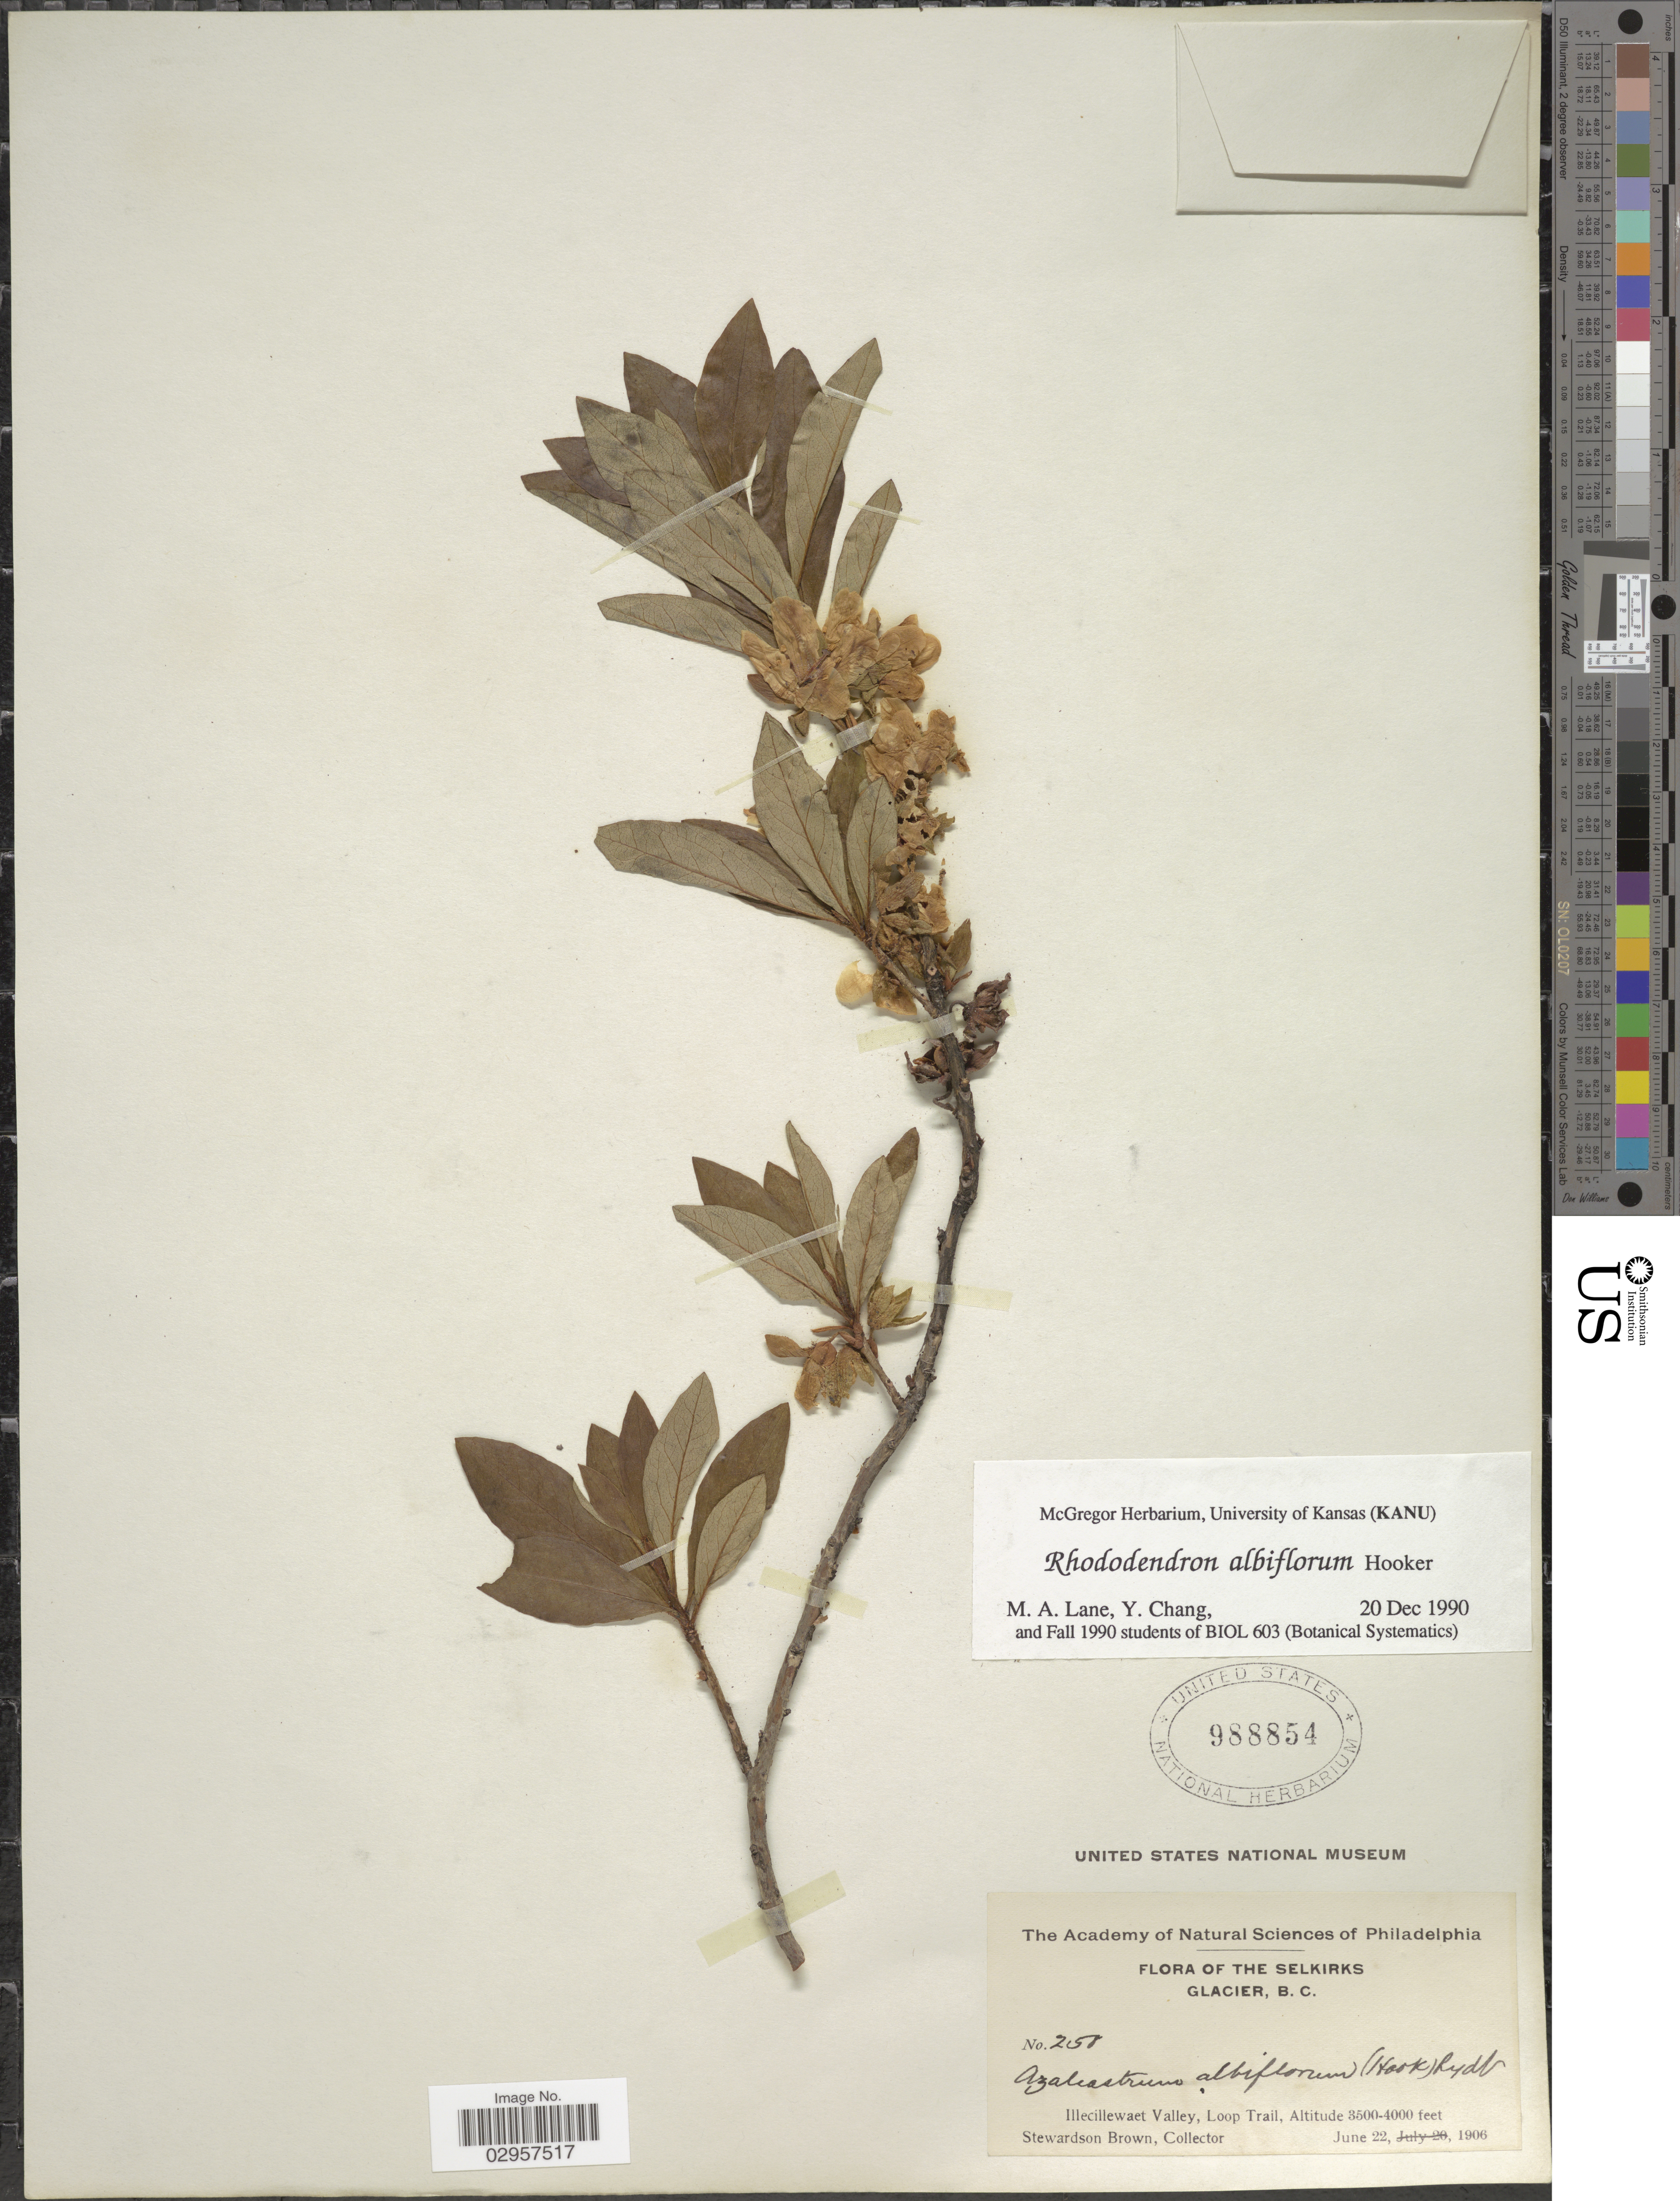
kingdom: Plantae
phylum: Tracheophyta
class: Magnoliopsida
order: Ericales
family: Ericaceae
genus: Rhododendron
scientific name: Rhododendron albiflorum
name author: Hook.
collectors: S. Brown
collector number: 258*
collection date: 1906-06-22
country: Canada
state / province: British Columbia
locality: Selkirks, Glacier. Illecillewaet Valley, Loop Trail.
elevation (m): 1067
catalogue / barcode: US 988854